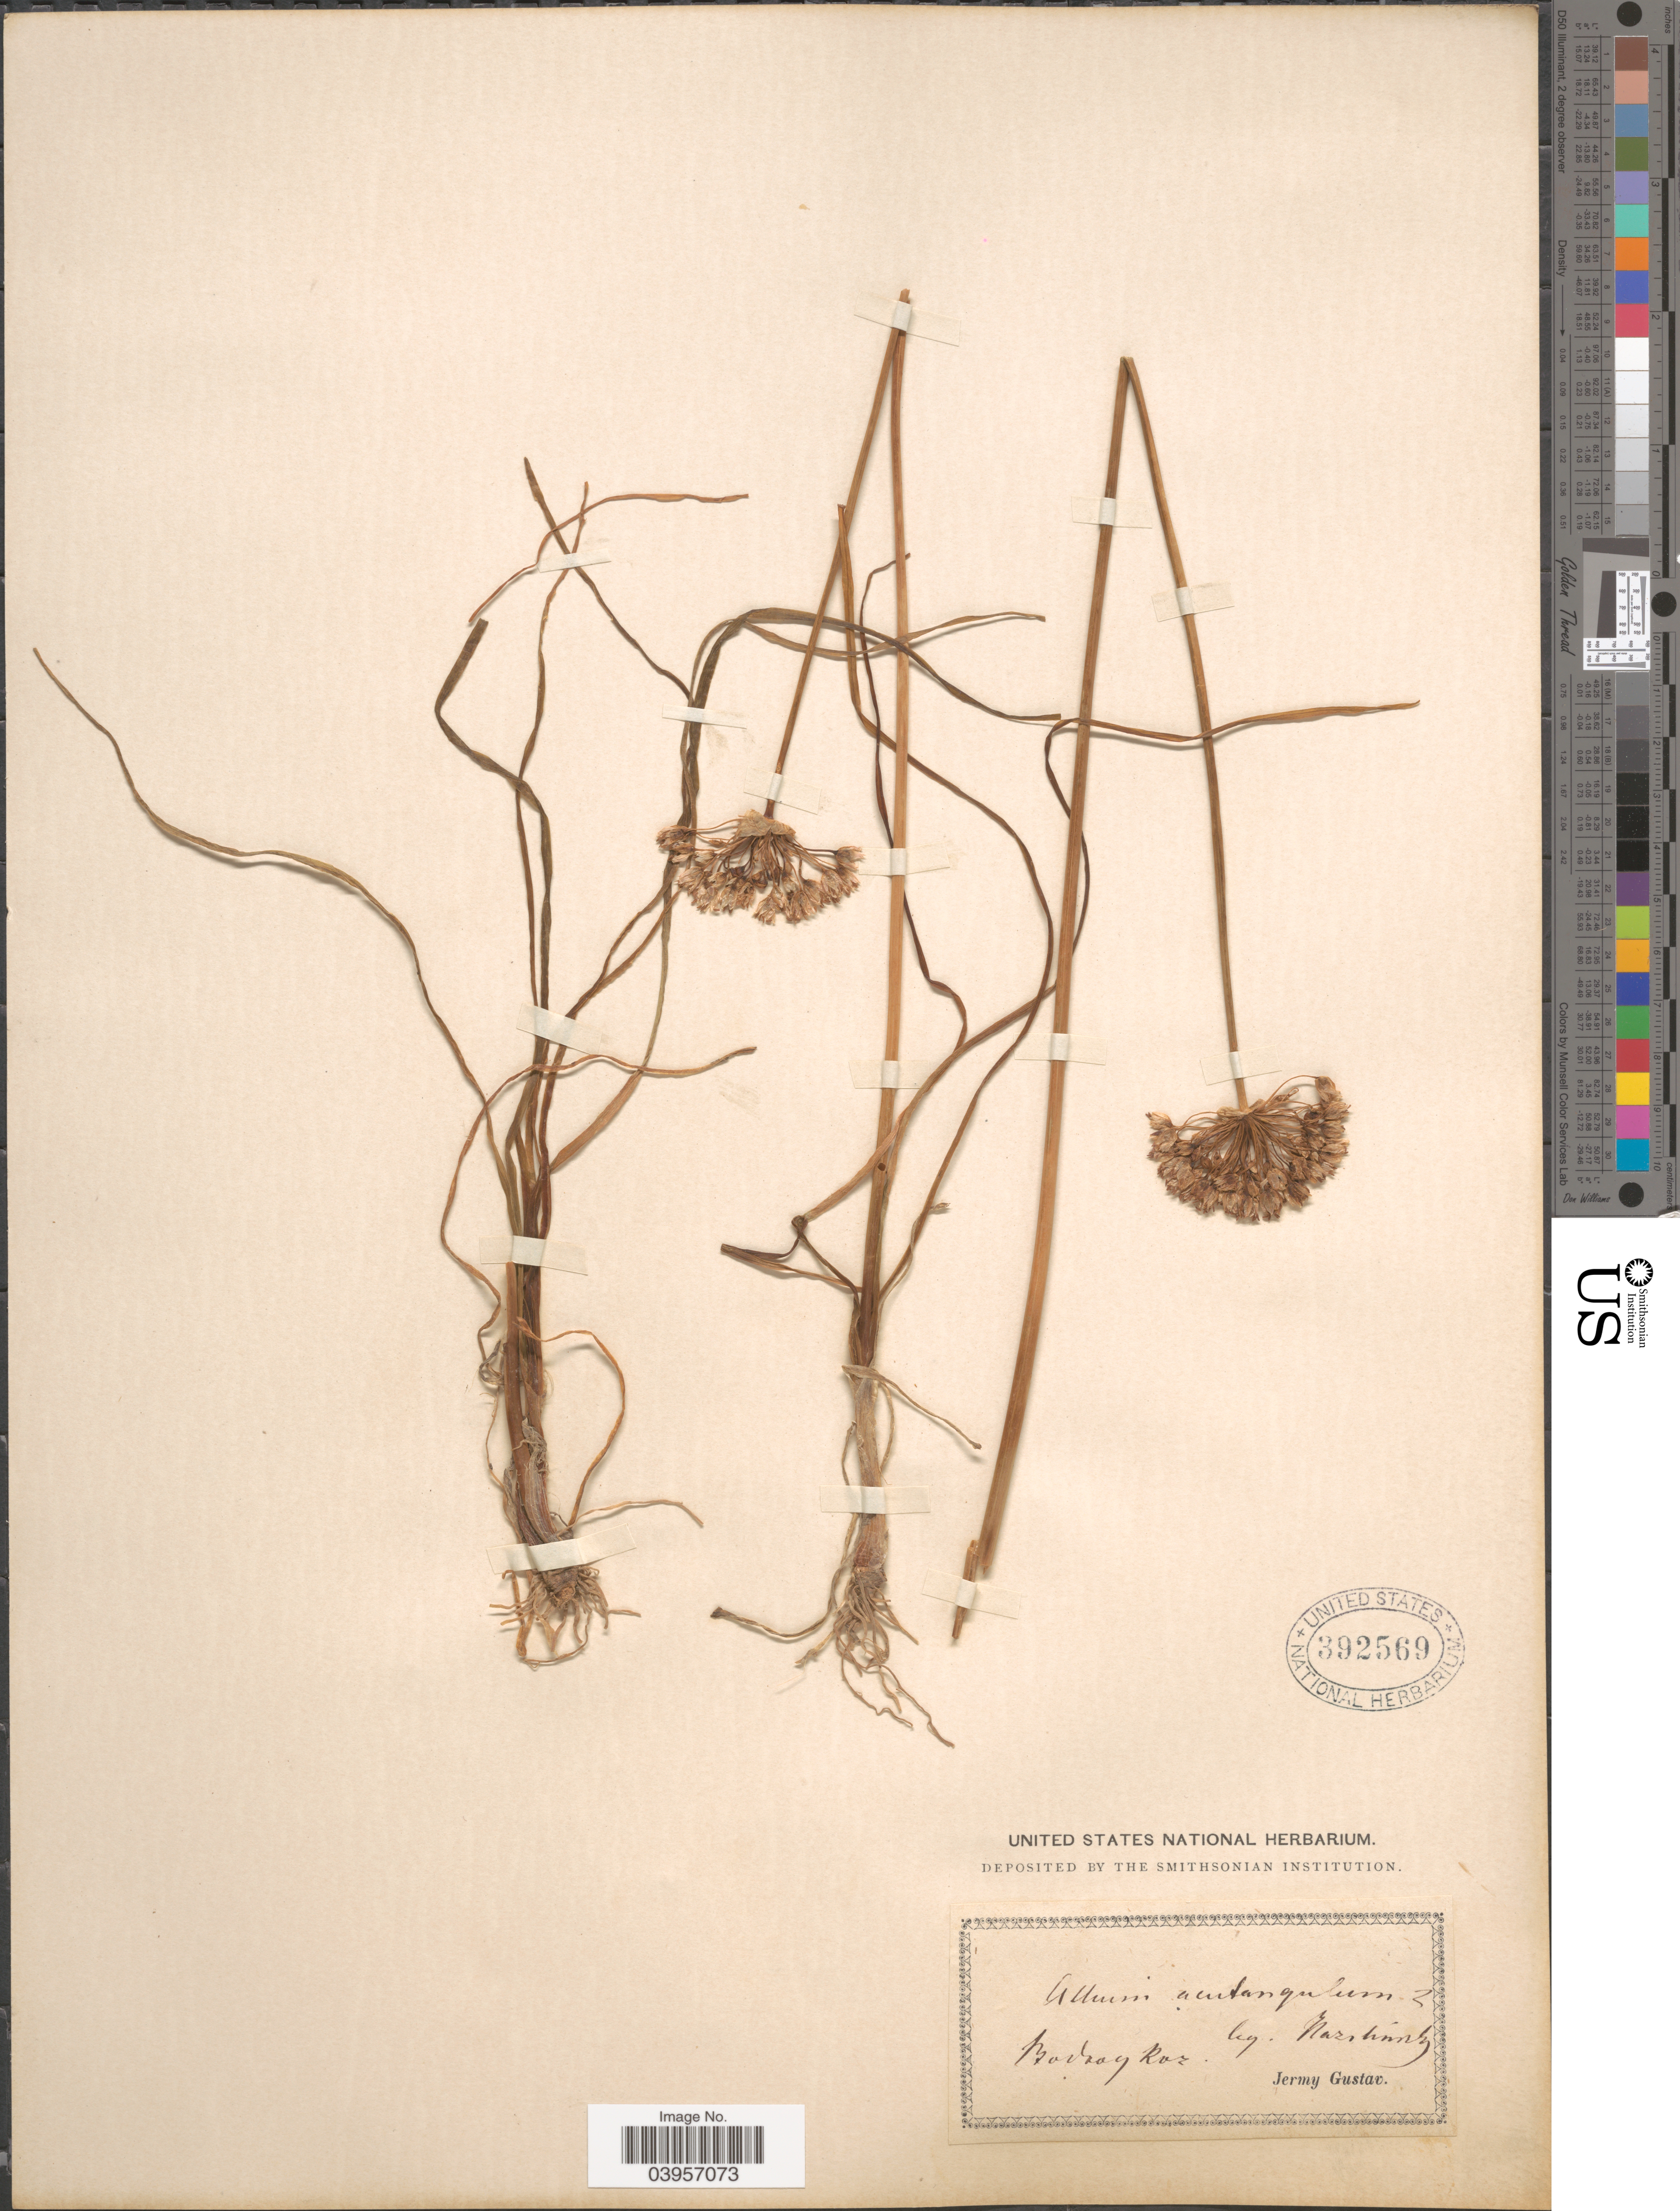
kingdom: Plantae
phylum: Tracheophyta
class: Liliopsida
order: Asparagales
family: Amaryllidaceae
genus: Allium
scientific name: Allium angulosum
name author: L.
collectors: Collector illegible & J. Gustav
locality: Bodrog Roz.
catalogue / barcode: US 392569